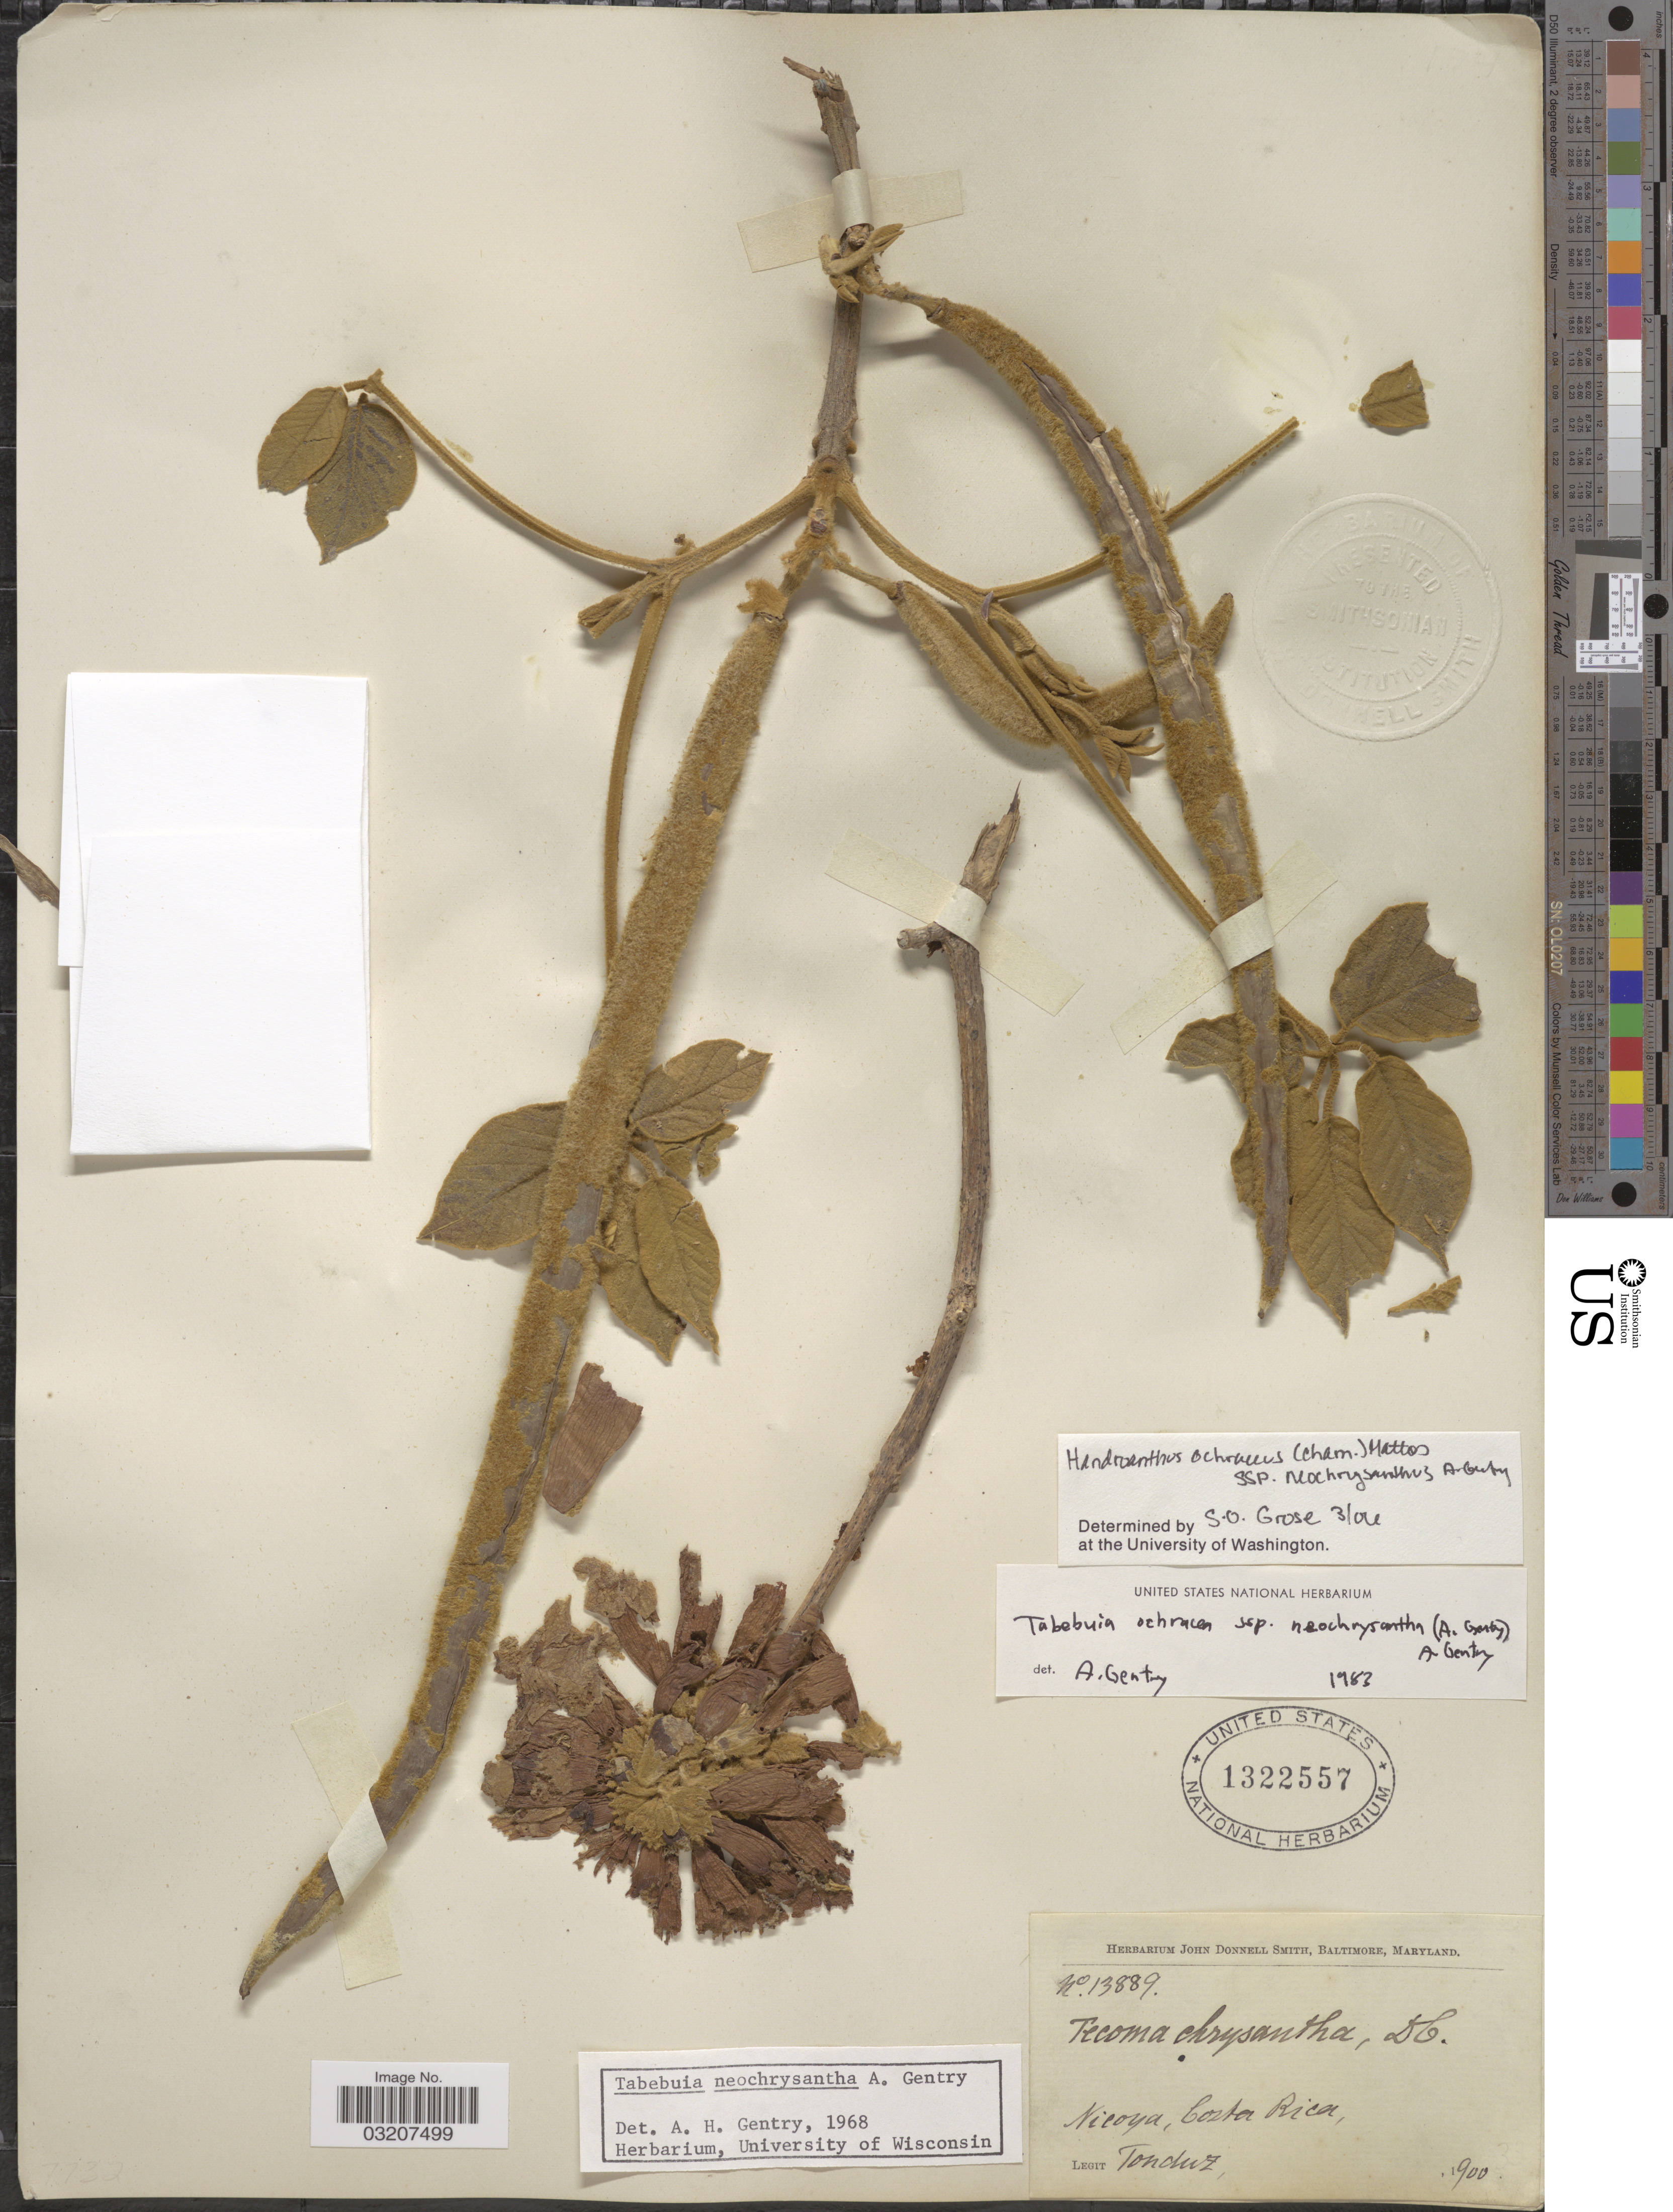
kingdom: Plantae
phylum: Tracheophyta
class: Magnoliopsida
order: Lamiales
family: Bignoniaceae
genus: Handroanthus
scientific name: Handroanthus ochraceus subsp. neochrysanthus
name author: (A.H. Gentry) S.O. Grose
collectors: Tonduz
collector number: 13889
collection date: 1900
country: Costa Rica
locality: Nicoya.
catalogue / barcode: US 1322557